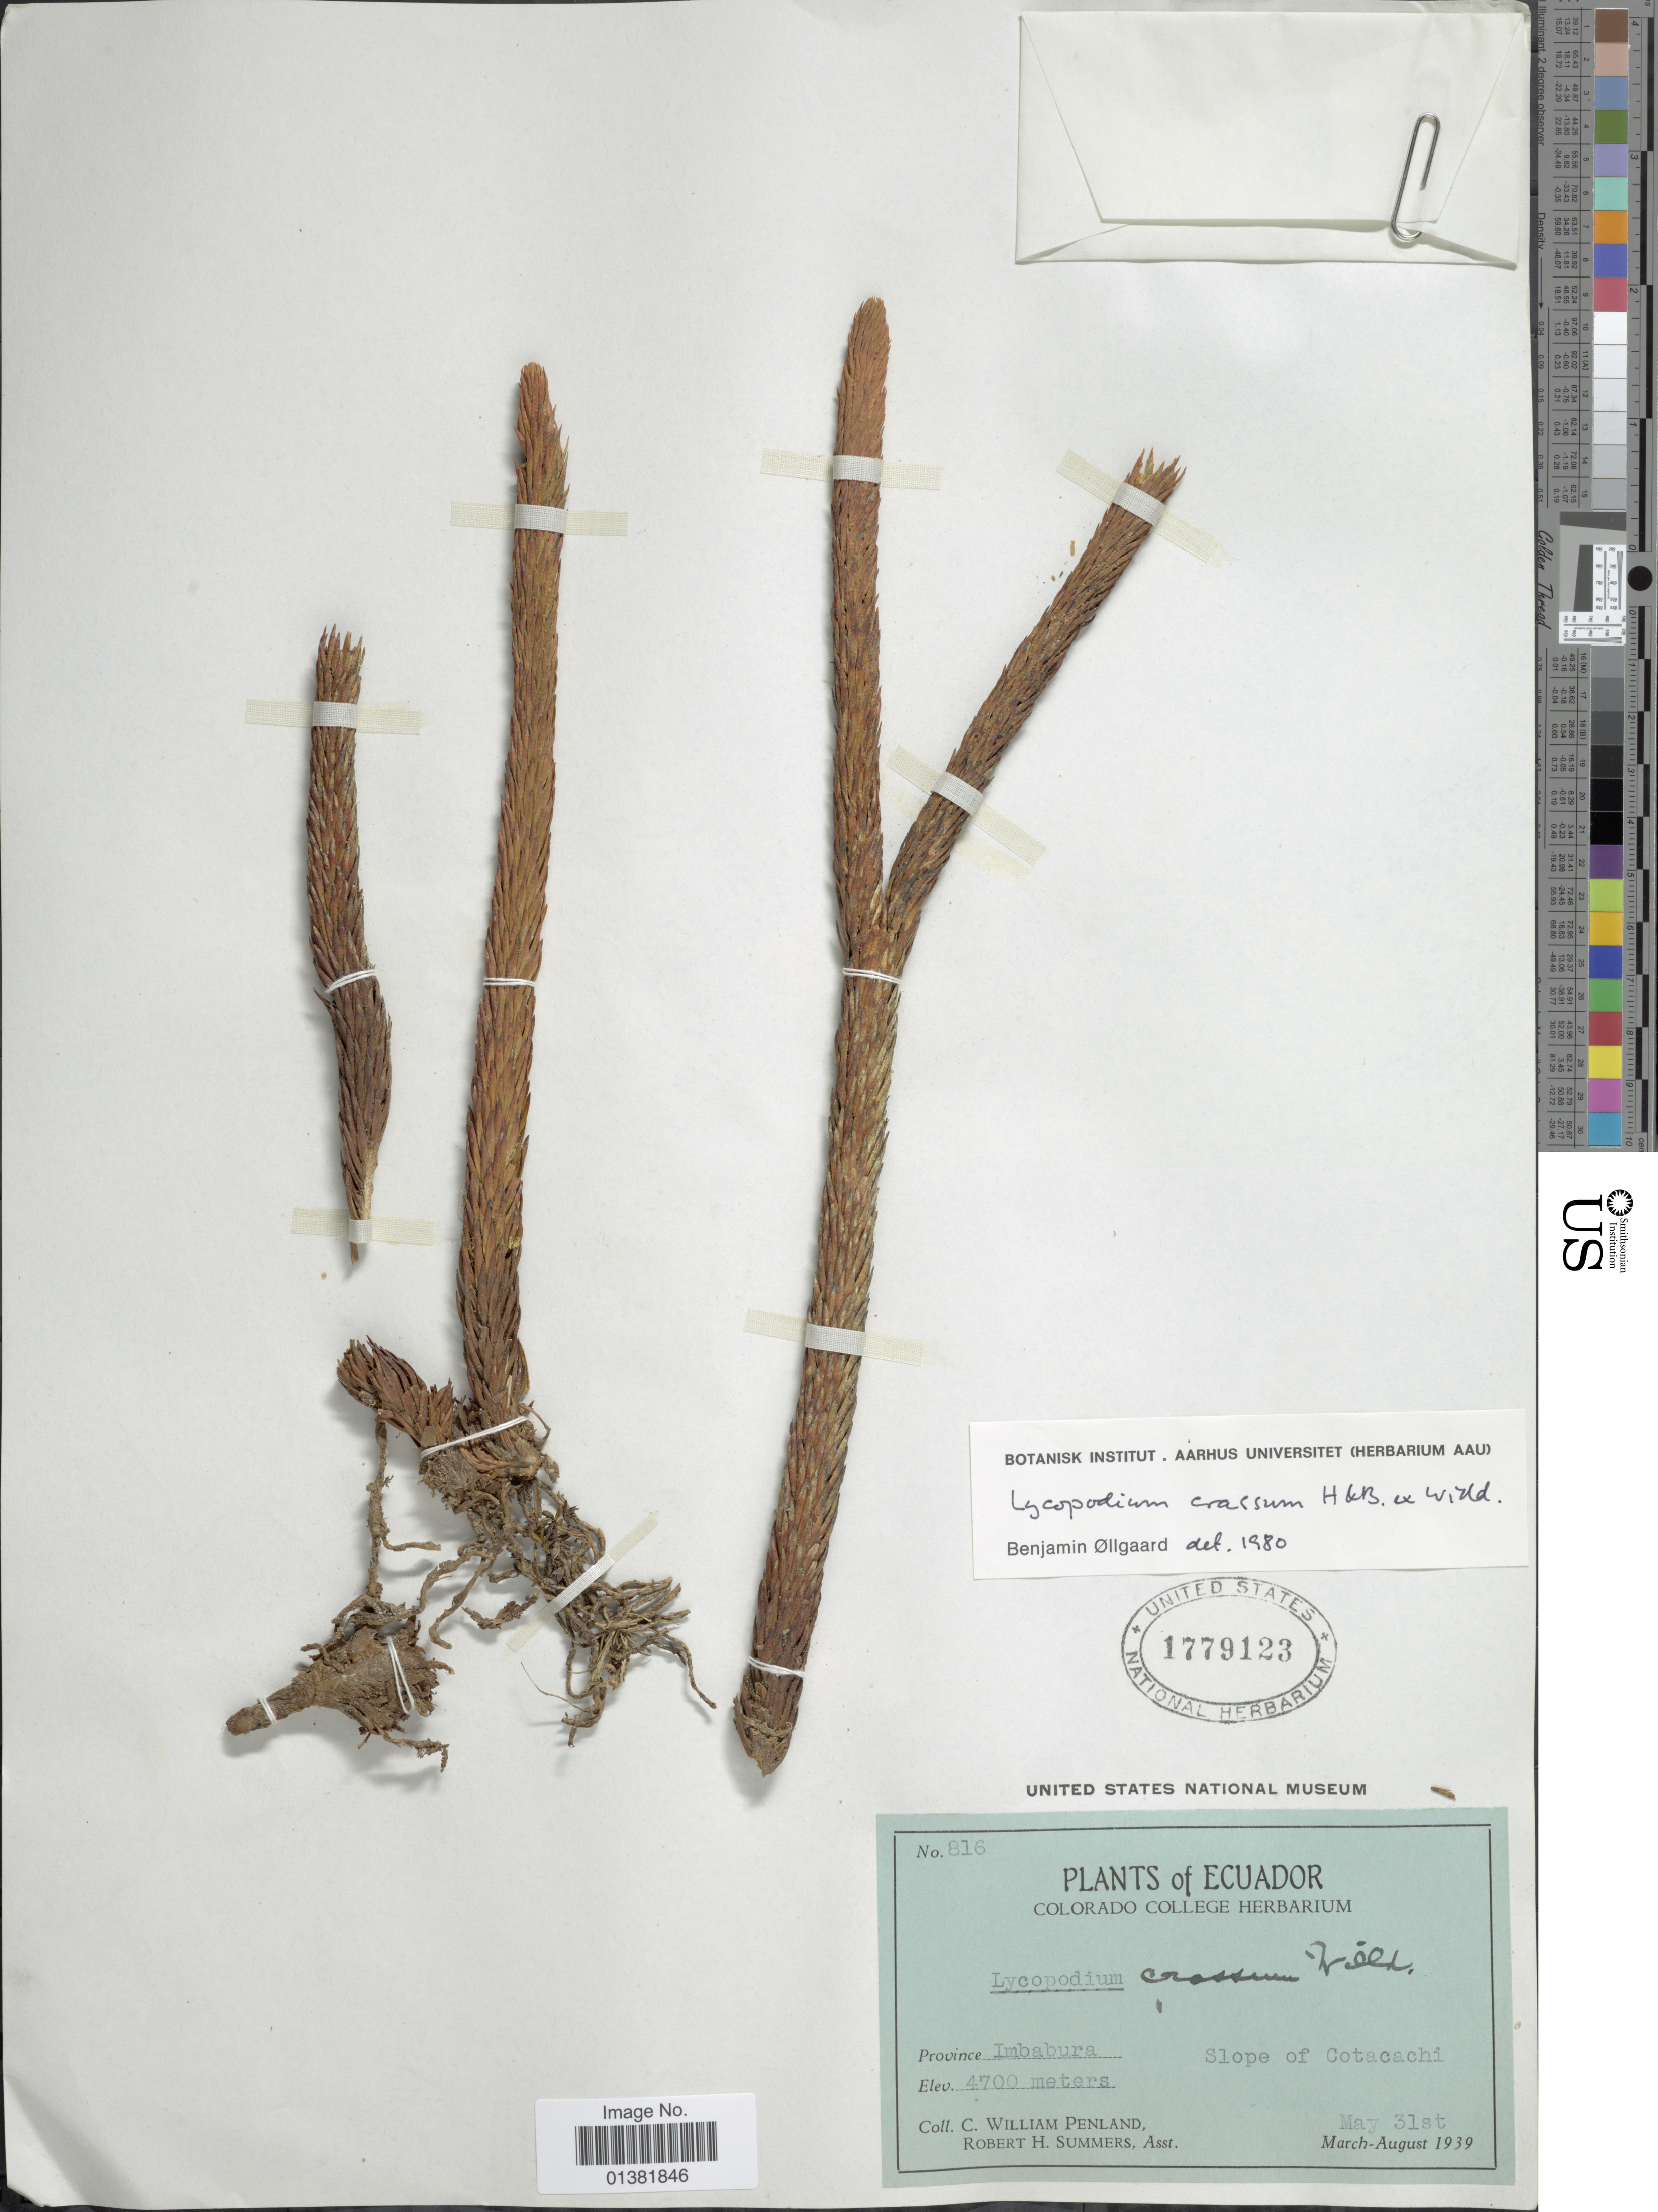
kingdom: Plantae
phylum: Tracheophyta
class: Lycopodiopsida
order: Lycopodiales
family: Lycopodiaceae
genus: Phlegmariurus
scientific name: Phlegmariurus crassus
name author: (Humb. & Bonpl. ex Willd.) B. Øllg.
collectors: C. W. Penland & R. Summers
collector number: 816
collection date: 1939-05-31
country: Ecuador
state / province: Imbabura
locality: Slope of Cotacacho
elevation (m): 4700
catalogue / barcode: US 1779123